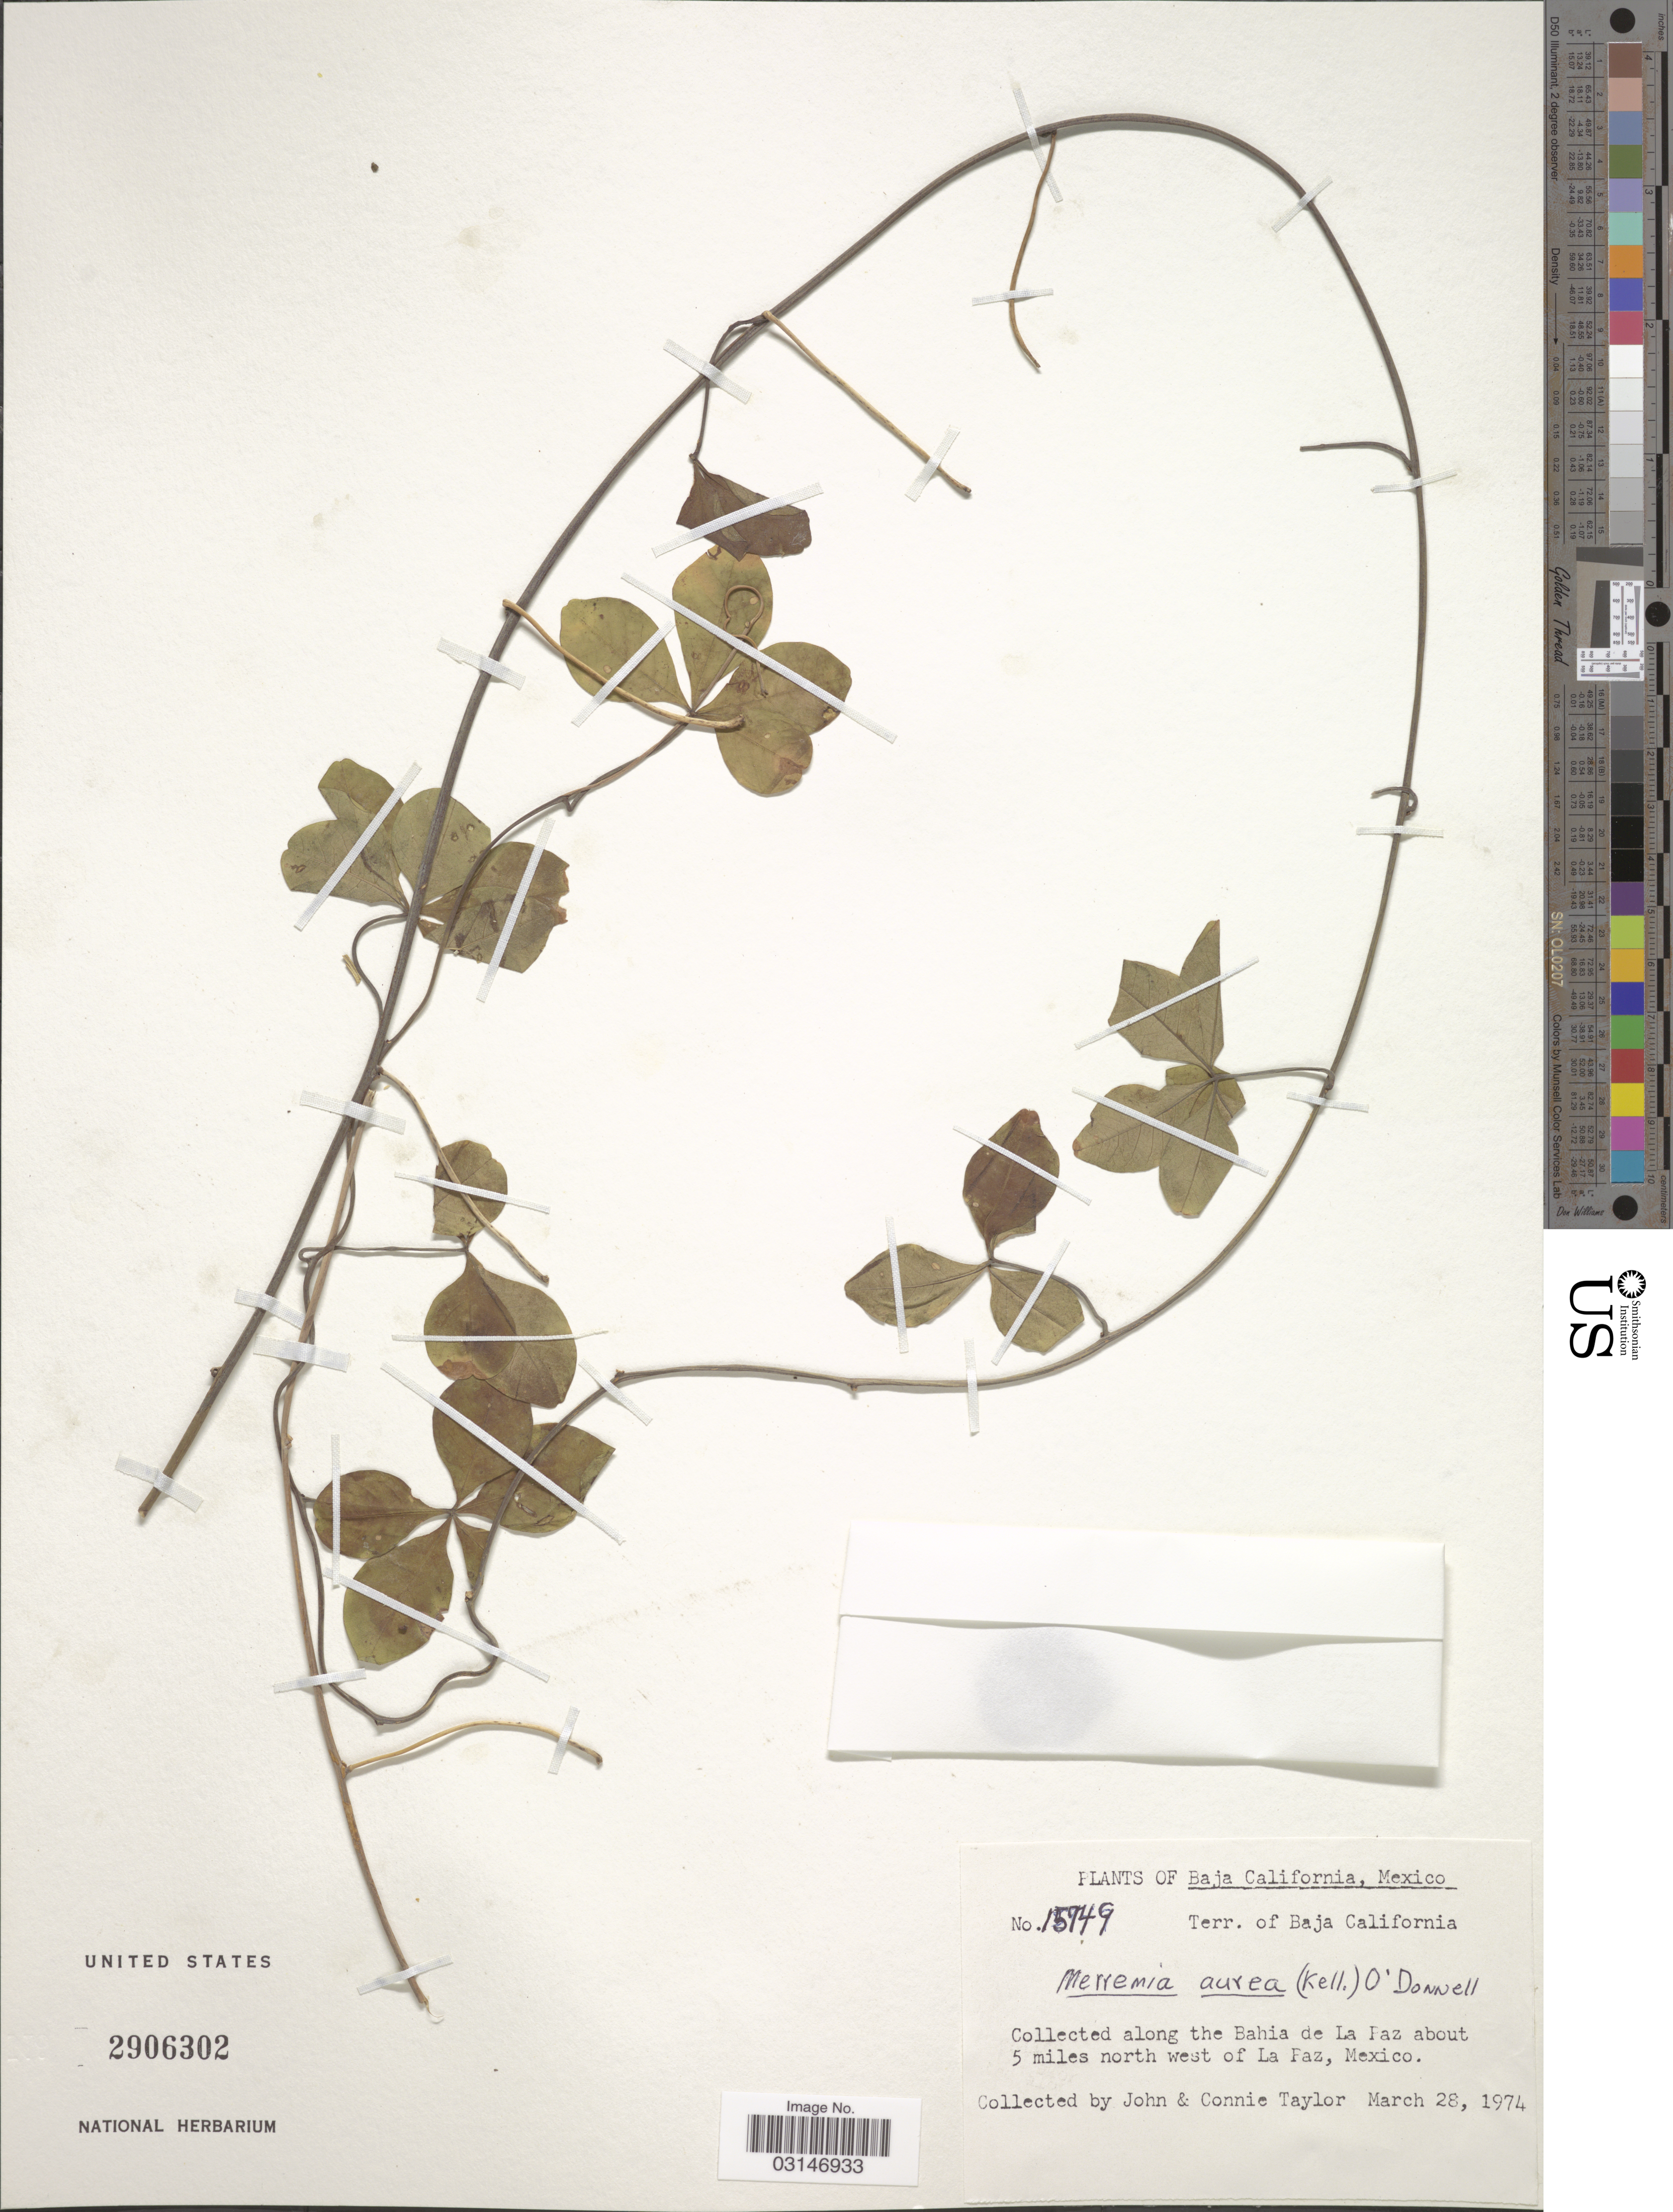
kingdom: Plantae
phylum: Tracheophyta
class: Magnoliopsida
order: Solanales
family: Convolvulaceae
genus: Distimake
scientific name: Distimake aureus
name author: (Kellogg) A. R. Simões & Staples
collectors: J. Taylor & C. Taylor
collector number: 15949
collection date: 1974-03-28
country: Mexico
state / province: Baja California Sur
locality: Terr. of Baja California, along the Bahia de La Paz about 5 miles north west of La Paz.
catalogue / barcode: US 2906302